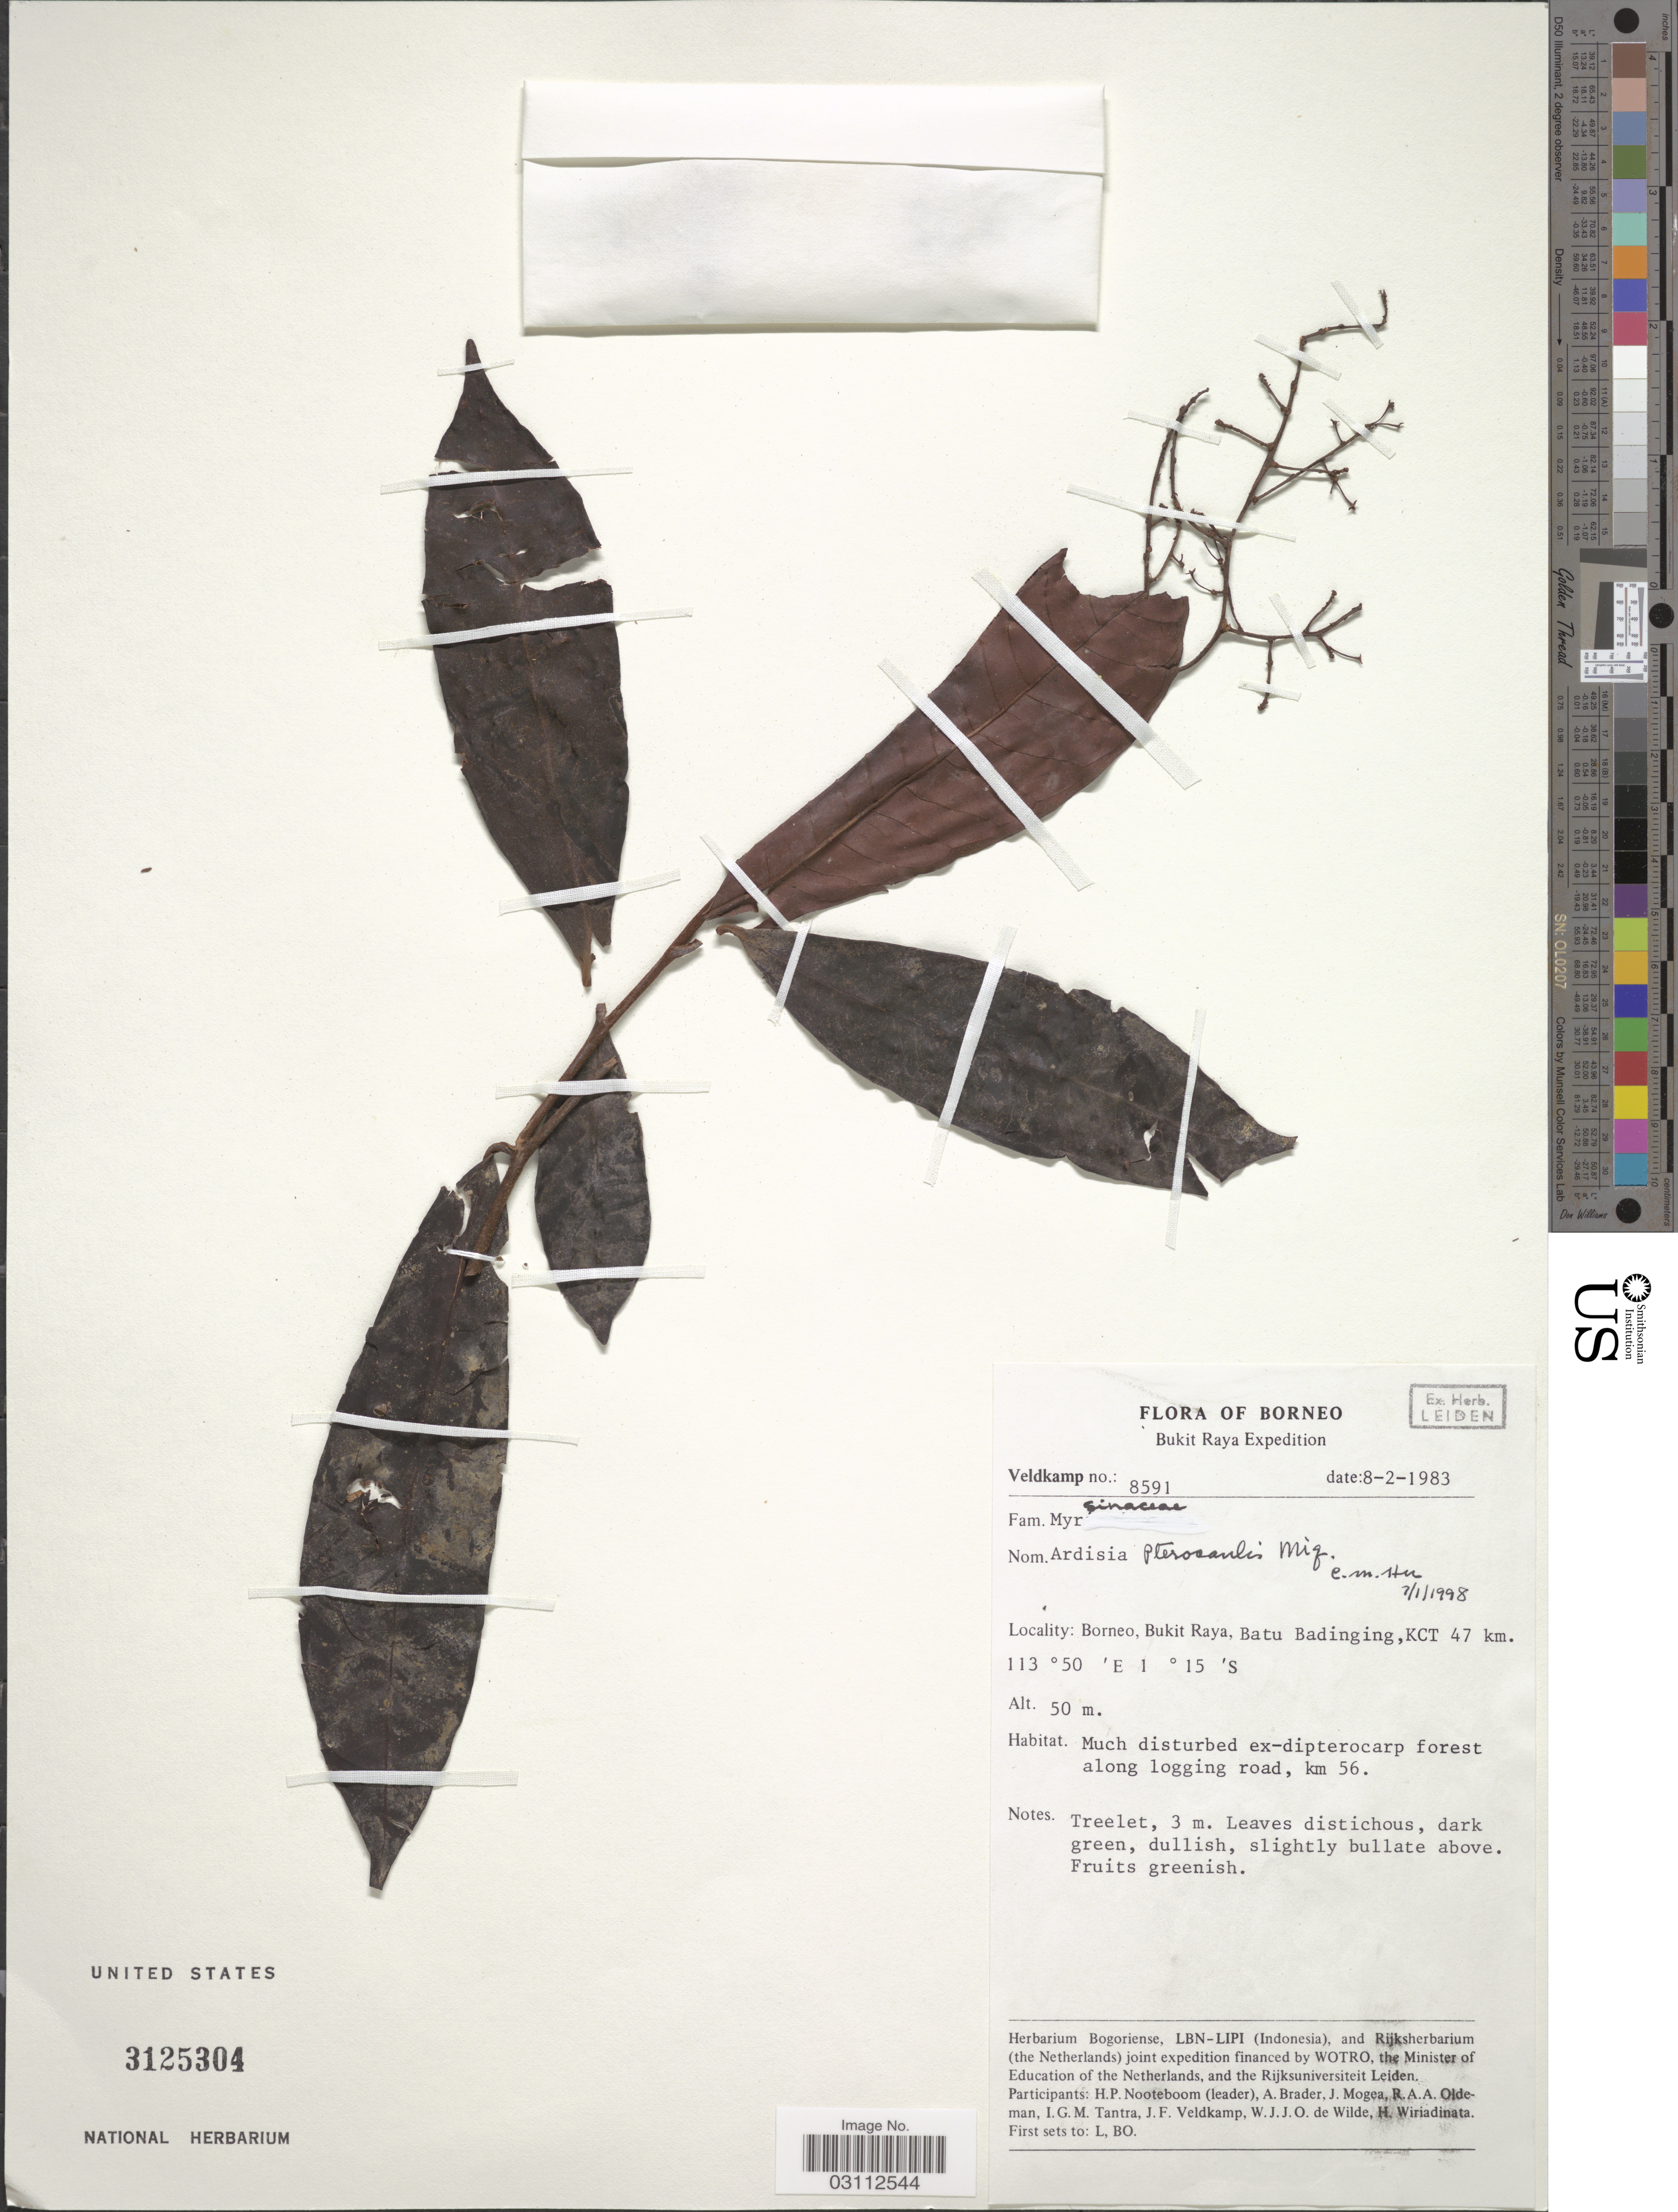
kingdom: Plantae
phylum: Tracheophyta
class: Magnoliopsida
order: Ericales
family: Primulaceae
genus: Ardisia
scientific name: Ardisia pterocaulis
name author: Miq.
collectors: J. F. Veldkamp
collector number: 8591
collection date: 1983-02-08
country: Indonesia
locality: Borneo. Bukit Raya. Batu Badinging, KCT 47 km.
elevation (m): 50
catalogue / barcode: US 3125304